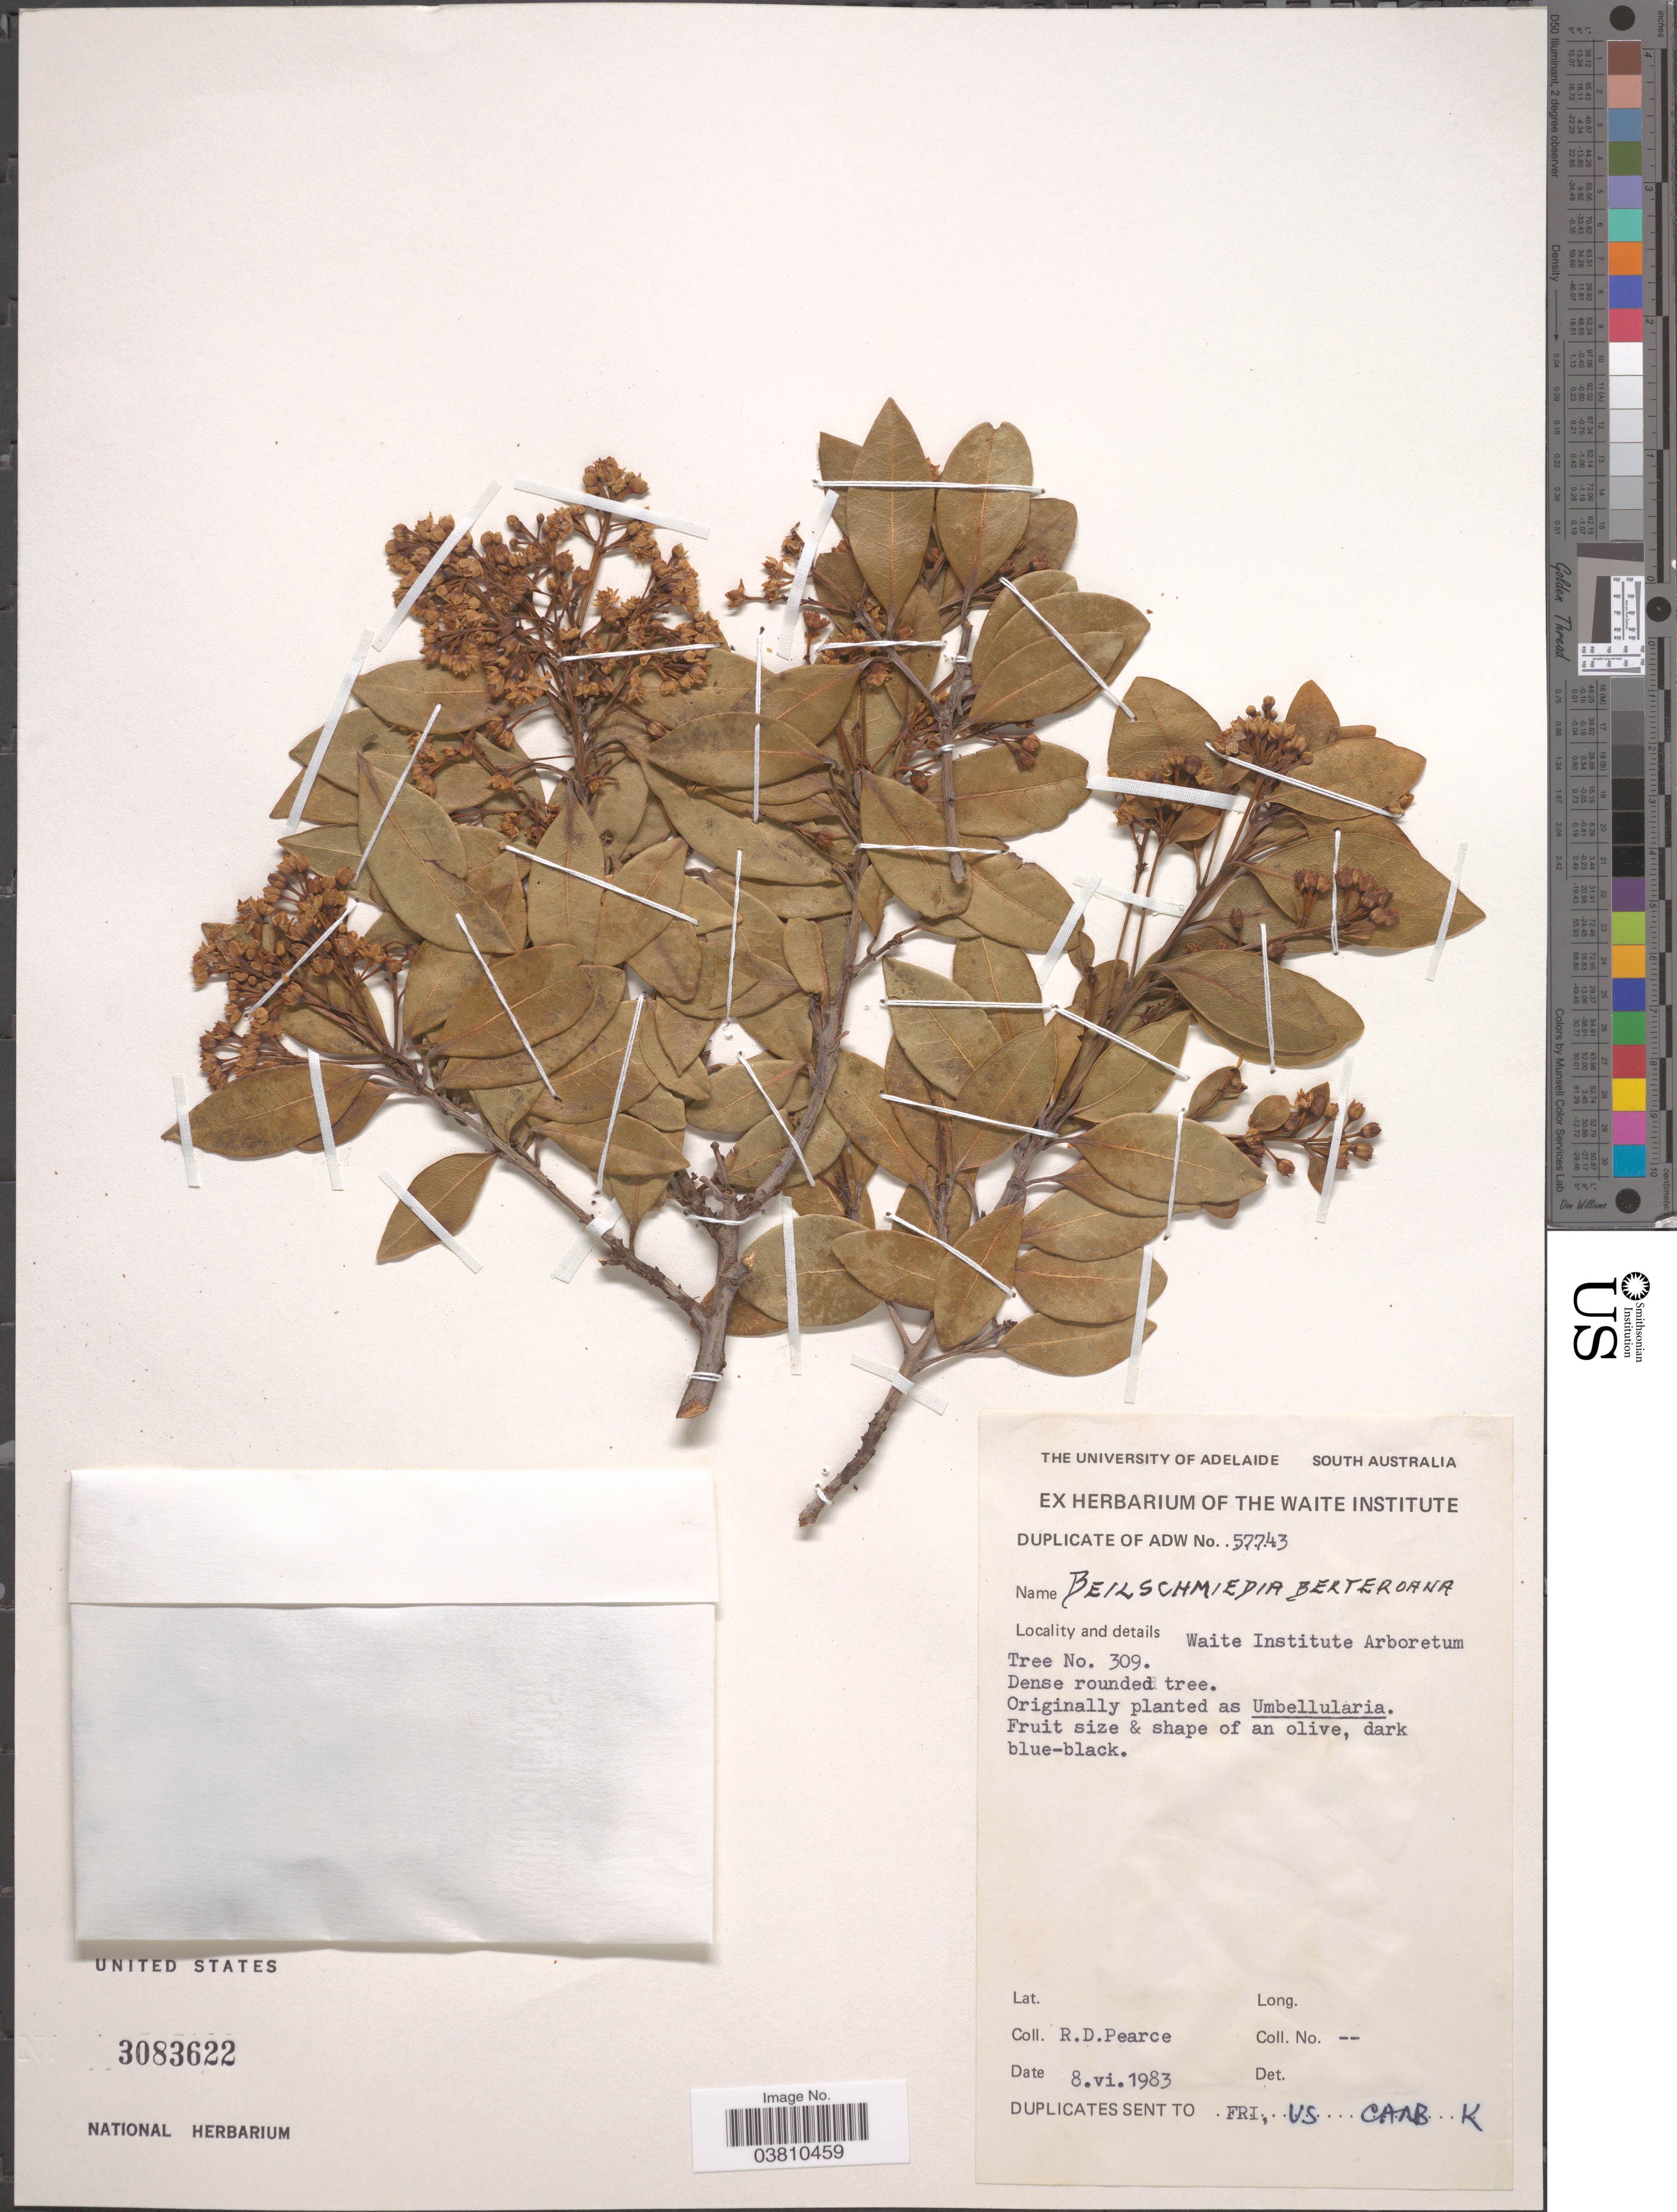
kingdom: Plantae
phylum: Tracheophyta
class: Magnoliopsida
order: Laurales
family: Lauraceae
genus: Beilschmiedia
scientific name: Beilschmiedia berteroana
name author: (Gay) Kosterm.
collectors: R. Pearce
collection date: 1983-06-08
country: Australia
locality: South Australia. Waite Insitute Arboretum Tree No. 309.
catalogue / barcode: US 3083622